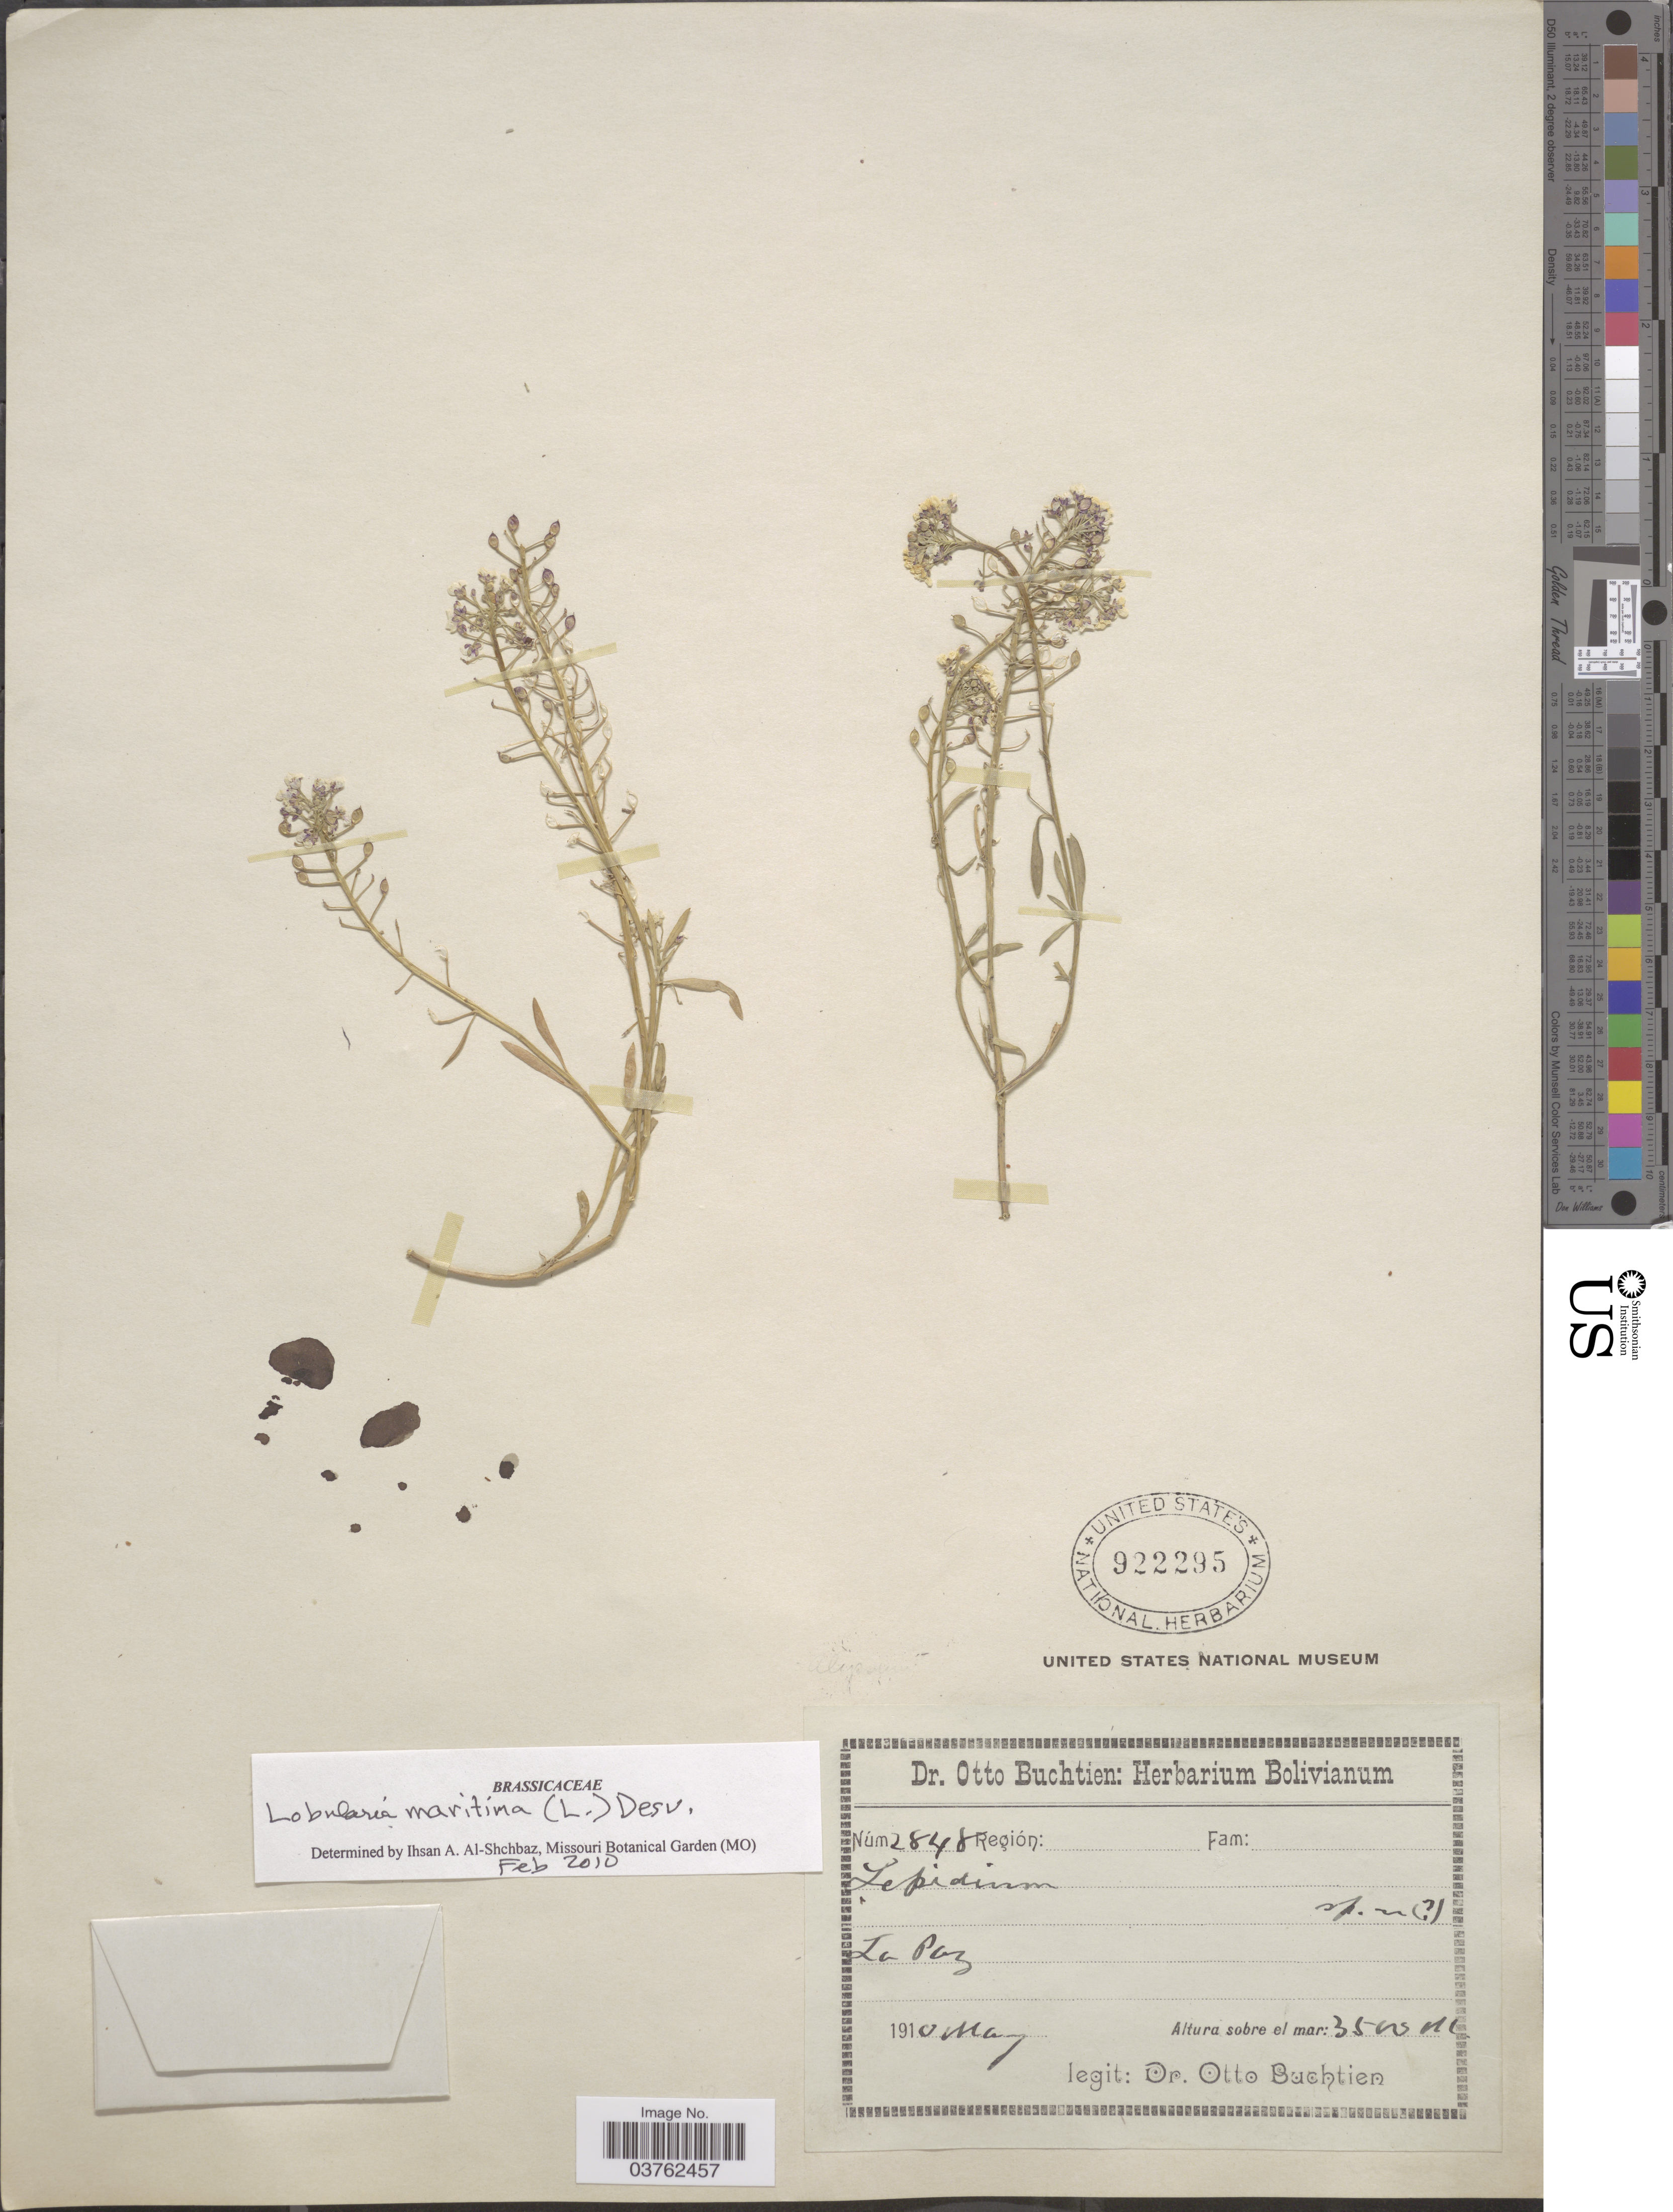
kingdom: Plantae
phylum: Tracheophyta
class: Magnoliopsida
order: Brassicales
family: Brassicaceae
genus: Lobularia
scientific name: Lobularia maritima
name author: (L.) Desv.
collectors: O. Buchtien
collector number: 2848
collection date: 1910-05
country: Bolivia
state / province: La Paz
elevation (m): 3500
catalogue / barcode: US 922295